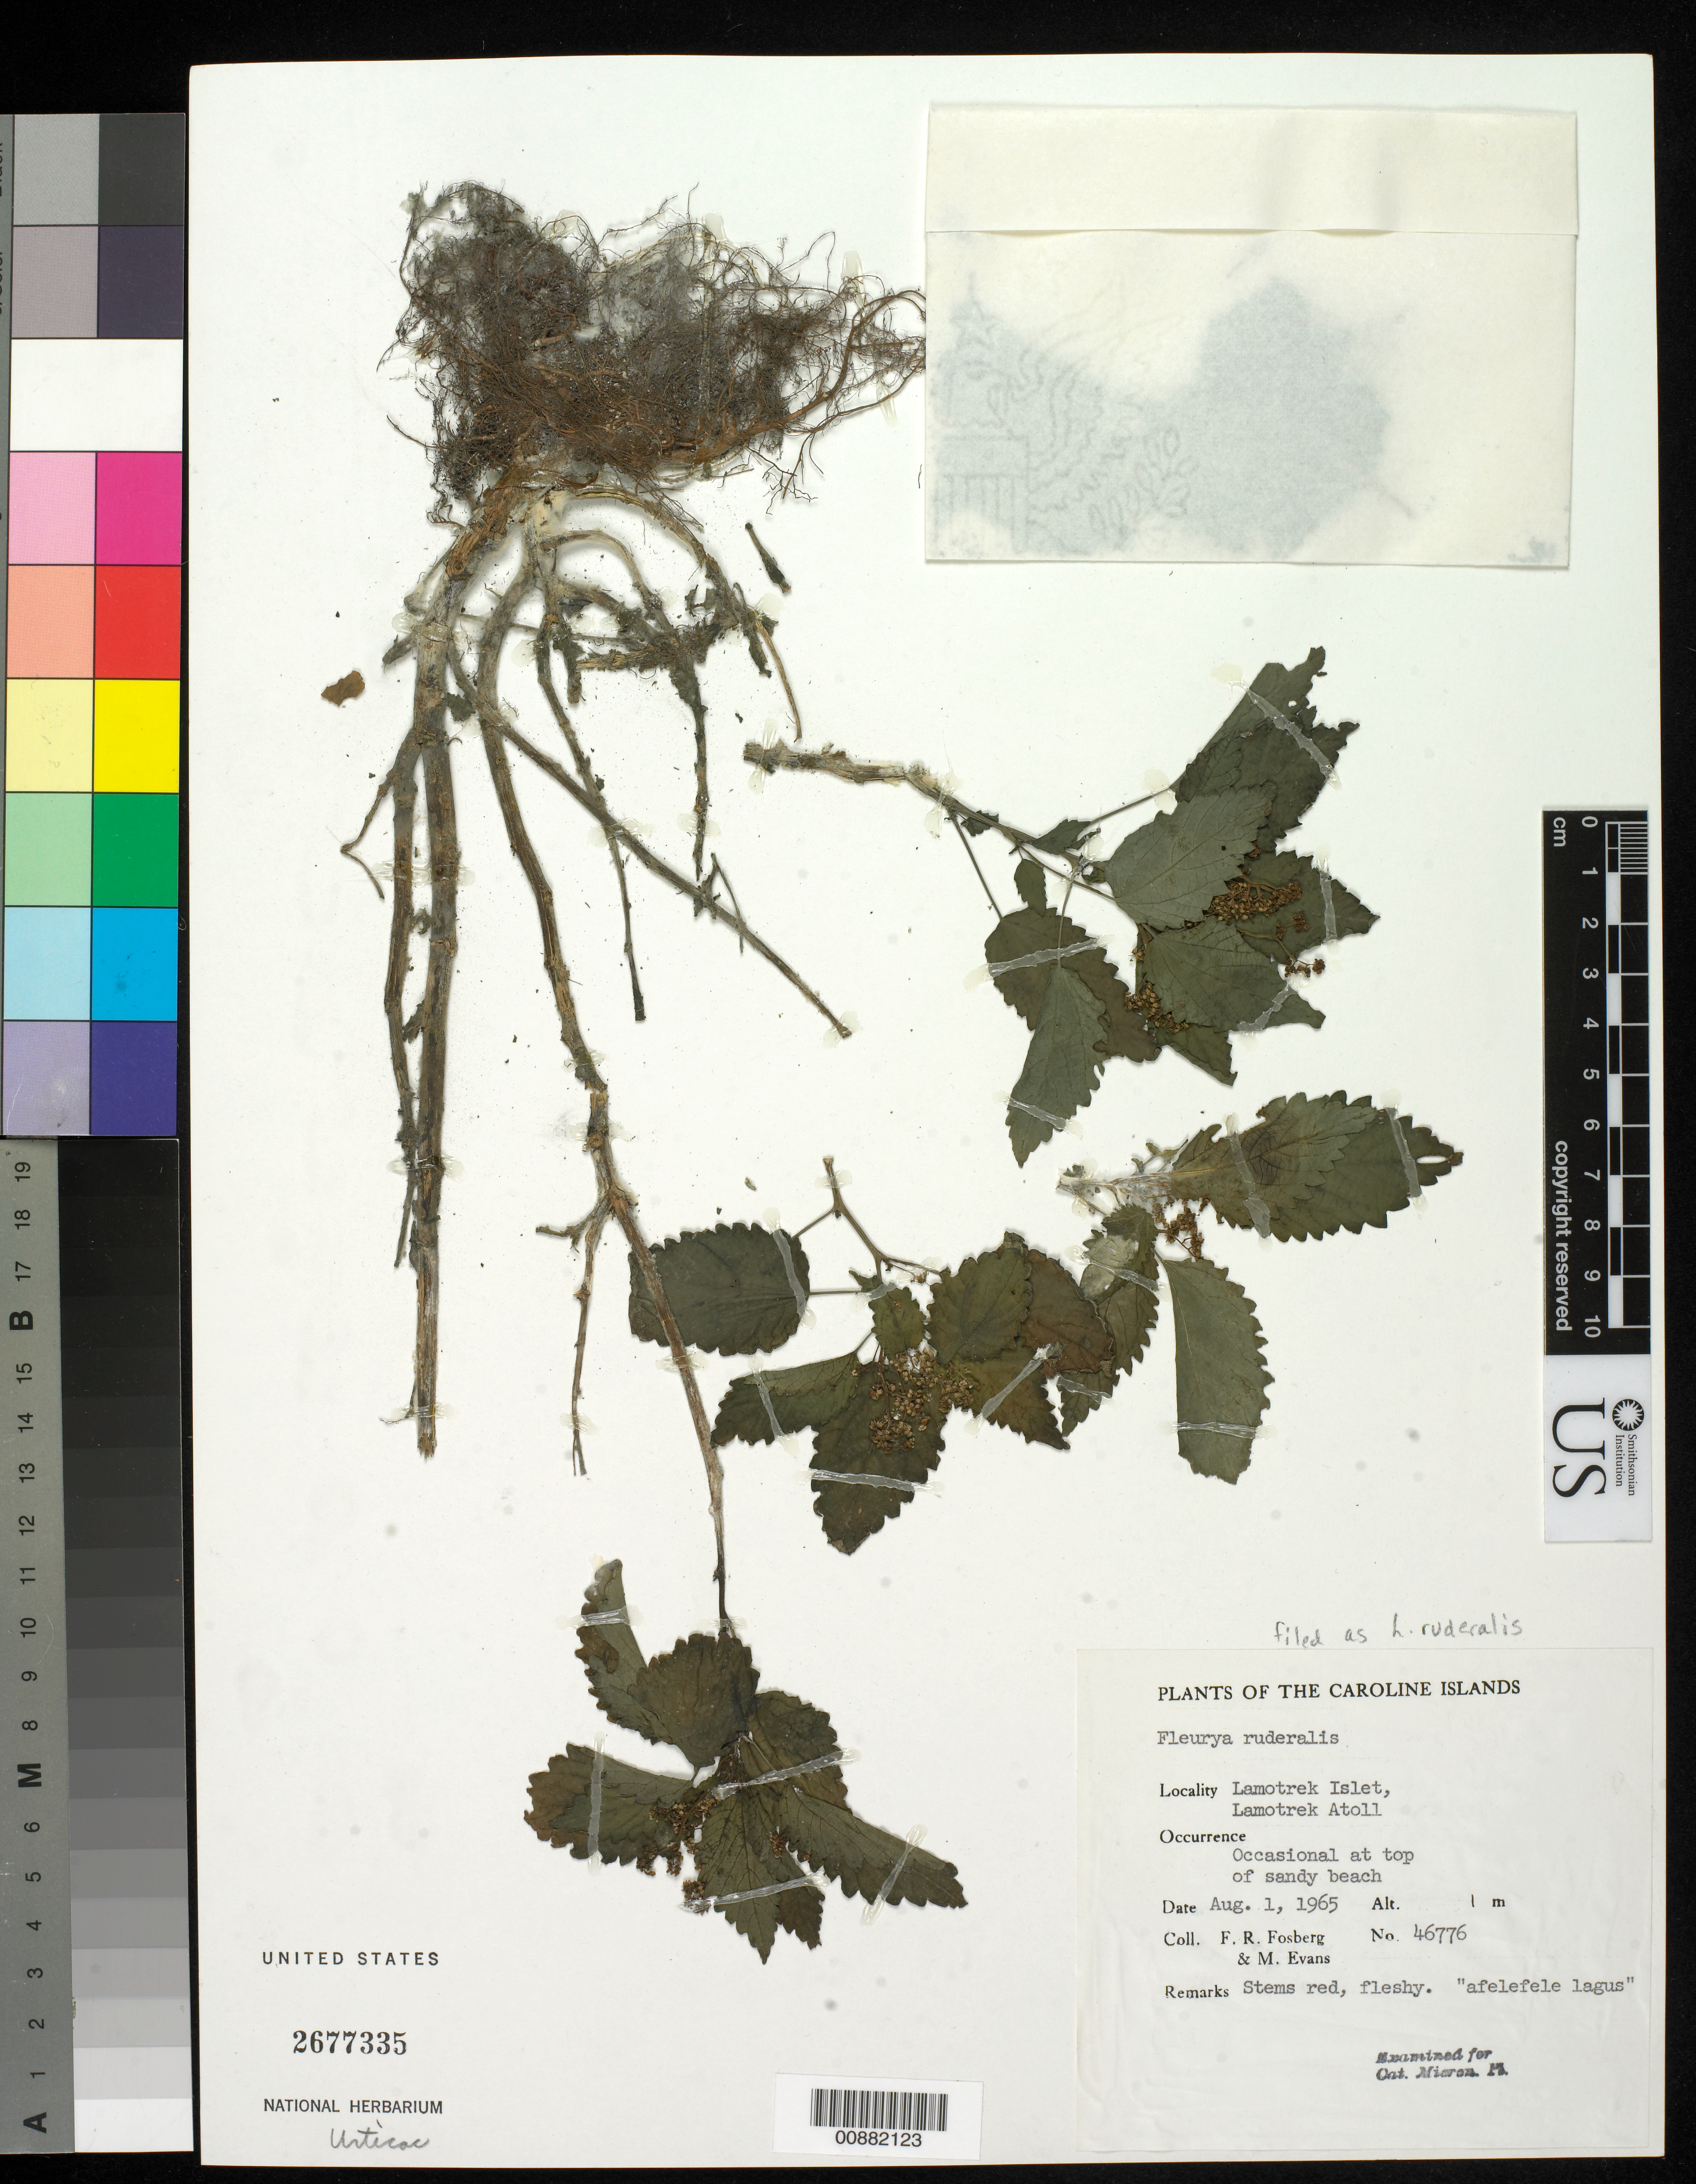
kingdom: Plantae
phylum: Tracheophyta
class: Magnoliopsida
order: Rosales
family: Urticaceae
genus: Laportea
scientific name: Laportea ruderalis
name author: (G. Forst.) Chew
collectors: F. R. Fosberg & M. Evans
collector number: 46776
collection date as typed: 01 Aug 1965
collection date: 1965-08-01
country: Micronesia, Federated States of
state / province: Yap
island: Lamotrek Atoll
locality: Lamotrek Islet, Lamotrek Atoll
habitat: occasional at top of sandy beach.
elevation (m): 1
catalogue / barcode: US 2677335